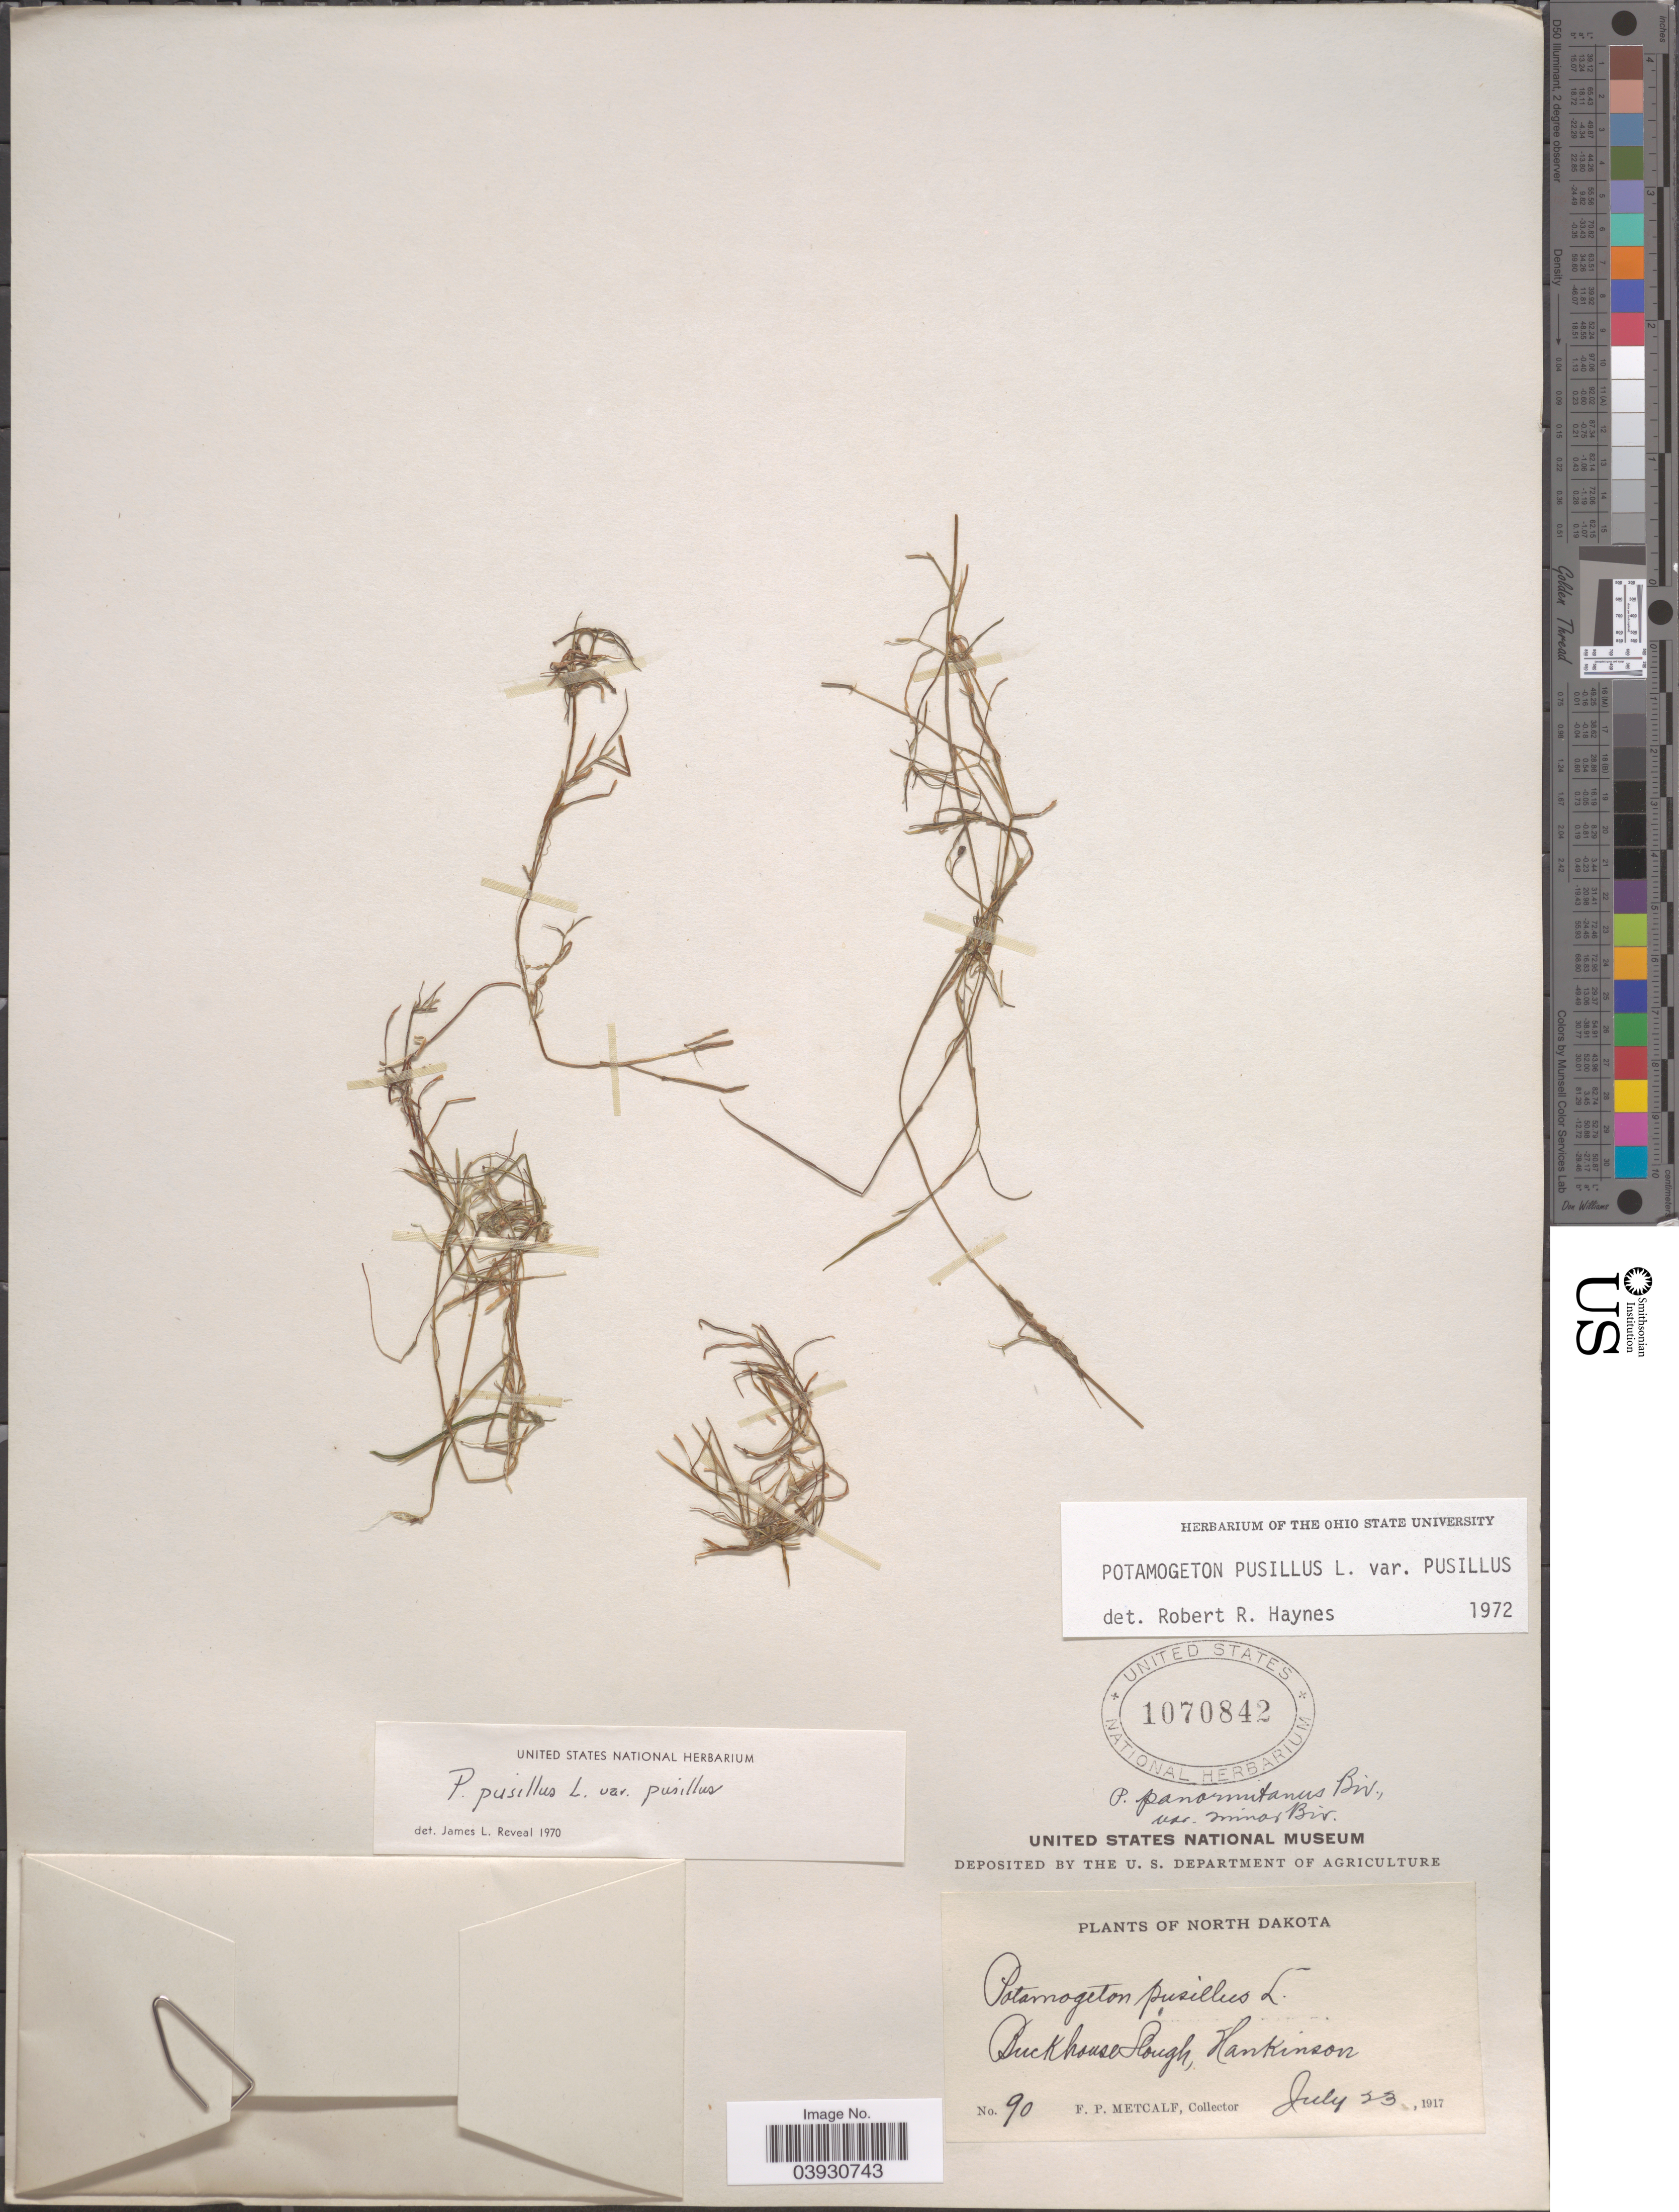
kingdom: Plantae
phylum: Tracheophyta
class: Liliopsida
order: Alismatales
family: Potamogetonaceae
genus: Potamogeton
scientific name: Potamogeton pusillus var. pusillus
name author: L.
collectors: F. Metcalf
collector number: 90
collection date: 1917-07-23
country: United States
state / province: North Dakota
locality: Buck house Slough, Hankinson.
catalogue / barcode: US 1070842